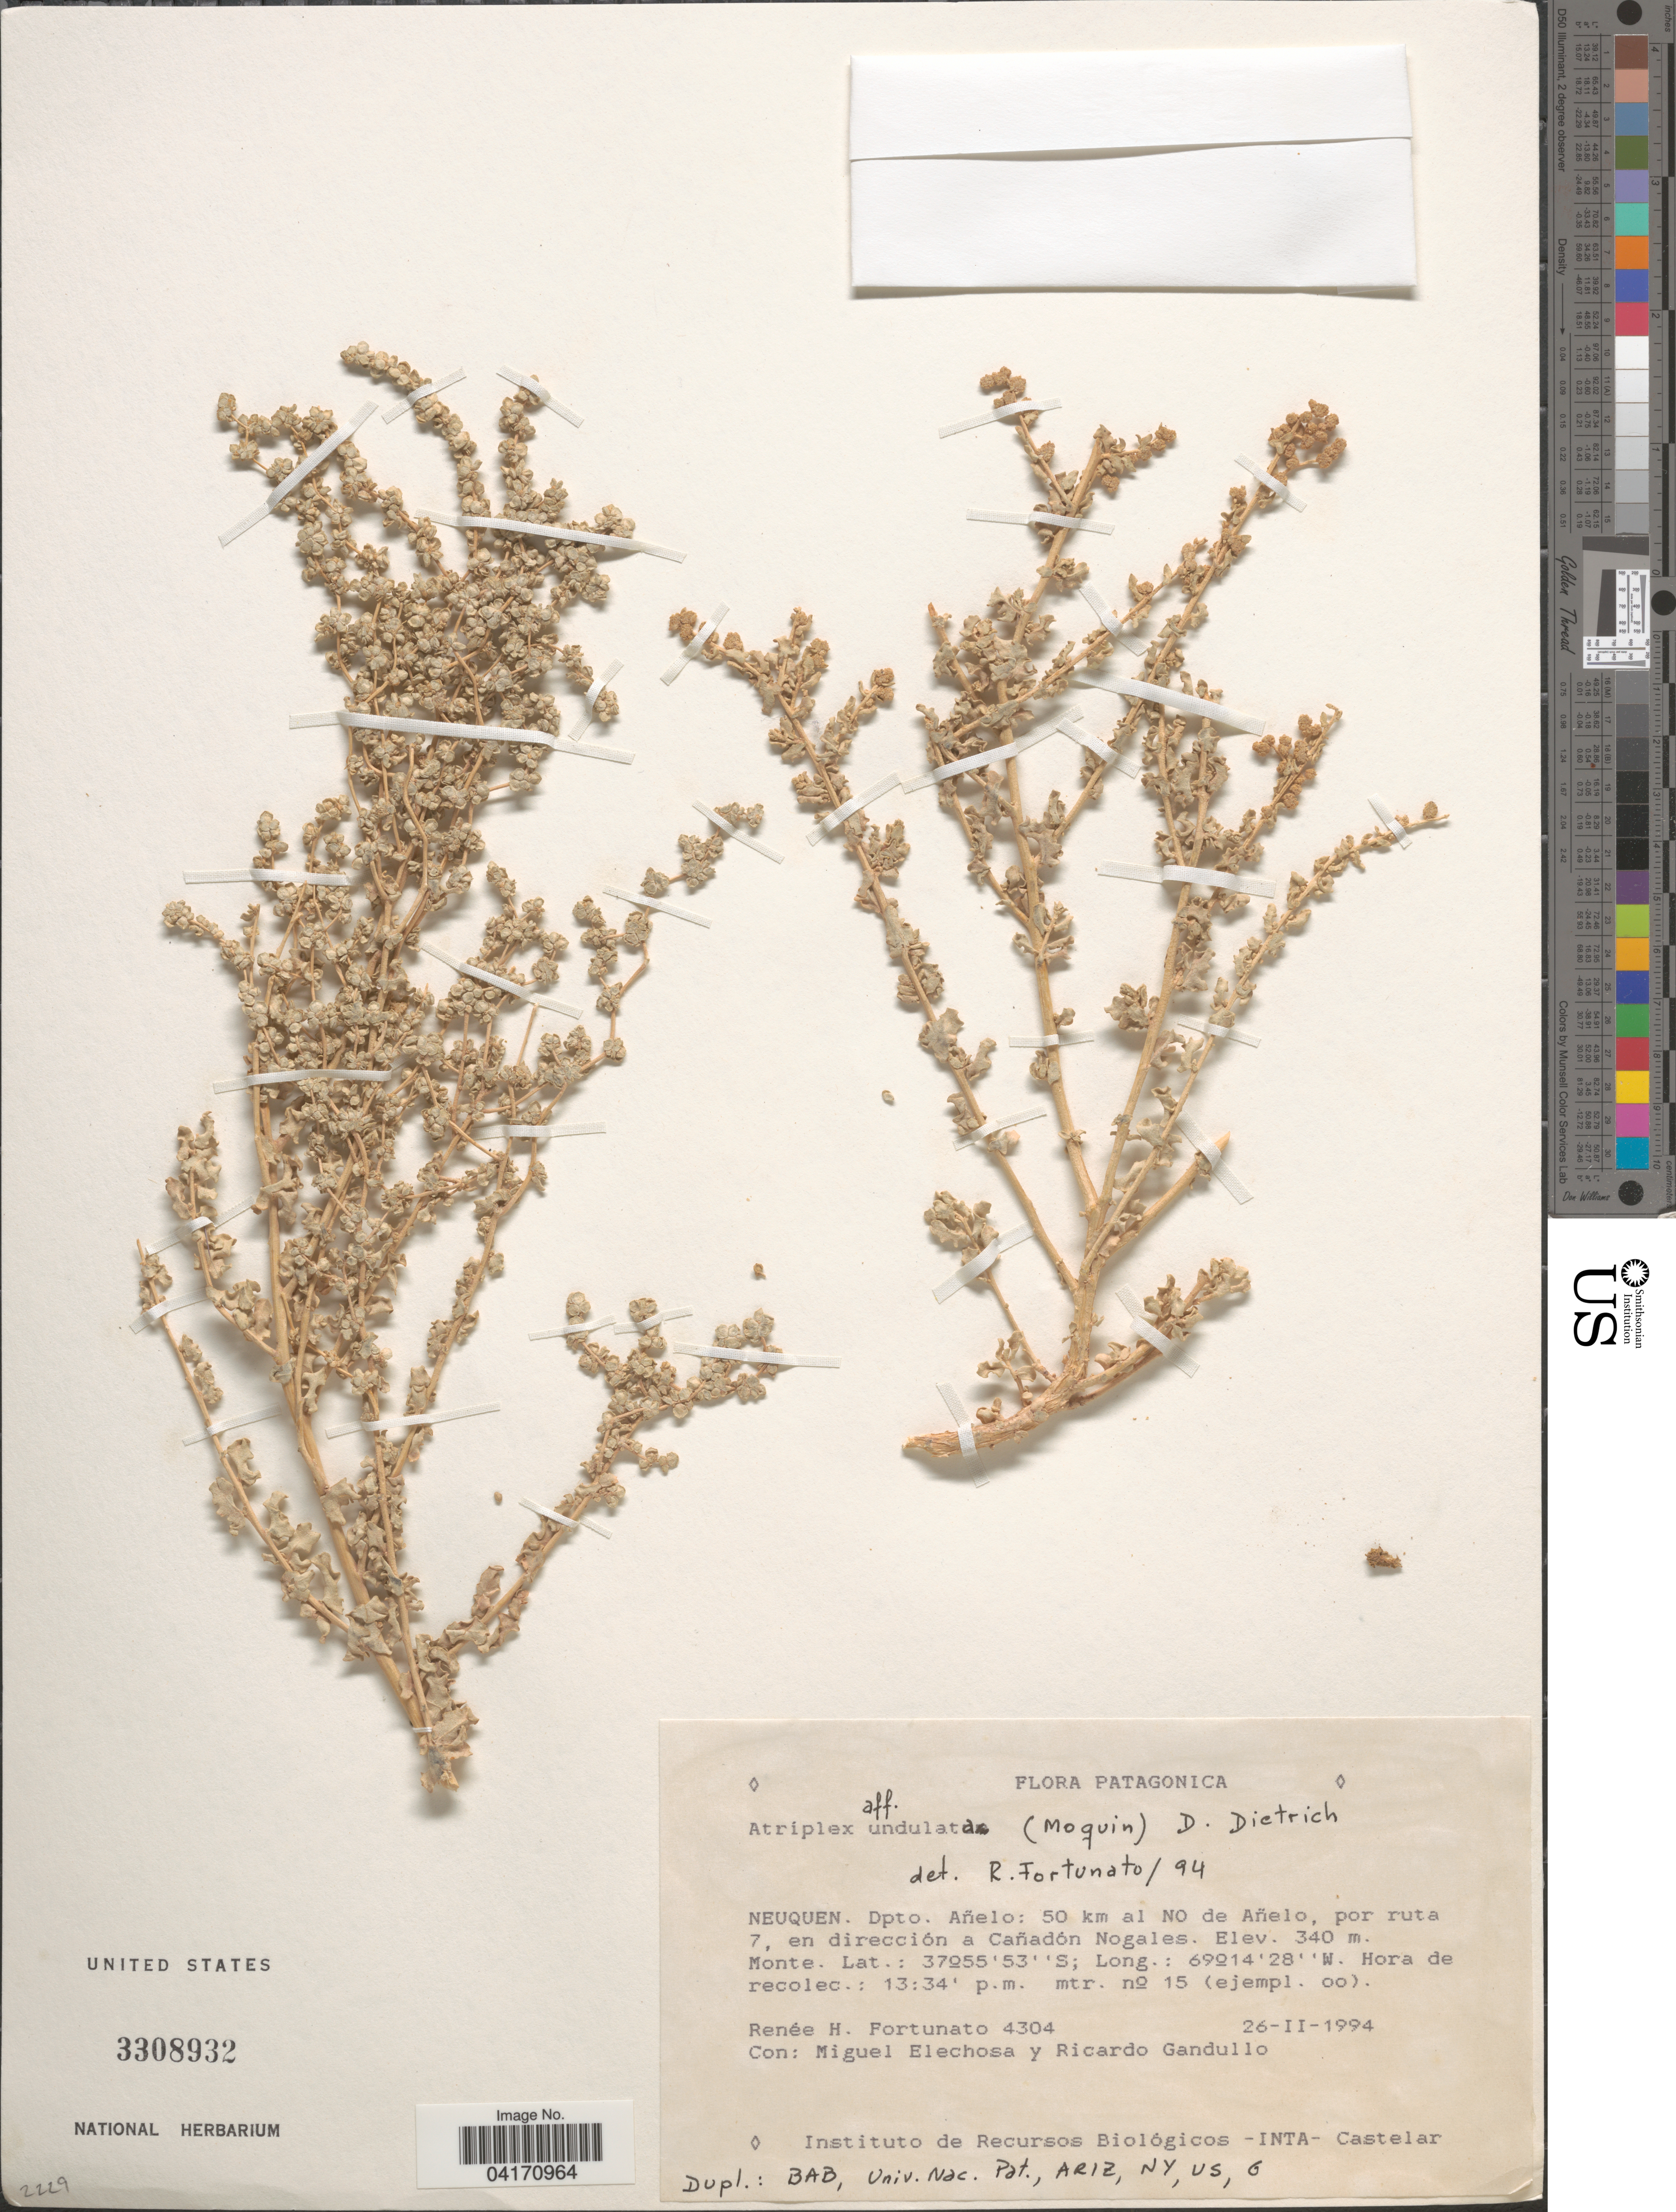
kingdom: Plantae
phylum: Tracheophyta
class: Magnoliopsida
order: Caryophyllales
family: Amaranthaceae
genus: Atriplex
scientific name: Atriplex undulata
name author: (Moq.) D. Dietr.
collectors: R. H. Fortunato, M. Elechosa & R. Gandullo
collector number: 4304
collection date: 1994-02-26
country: Argentina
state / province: Neuquen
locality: Dpto. Añelo: 50 km al NO de Añelo, por ruta 7, en dirección a Cañadón Nogales.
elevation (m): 340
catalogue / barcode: US 3308932